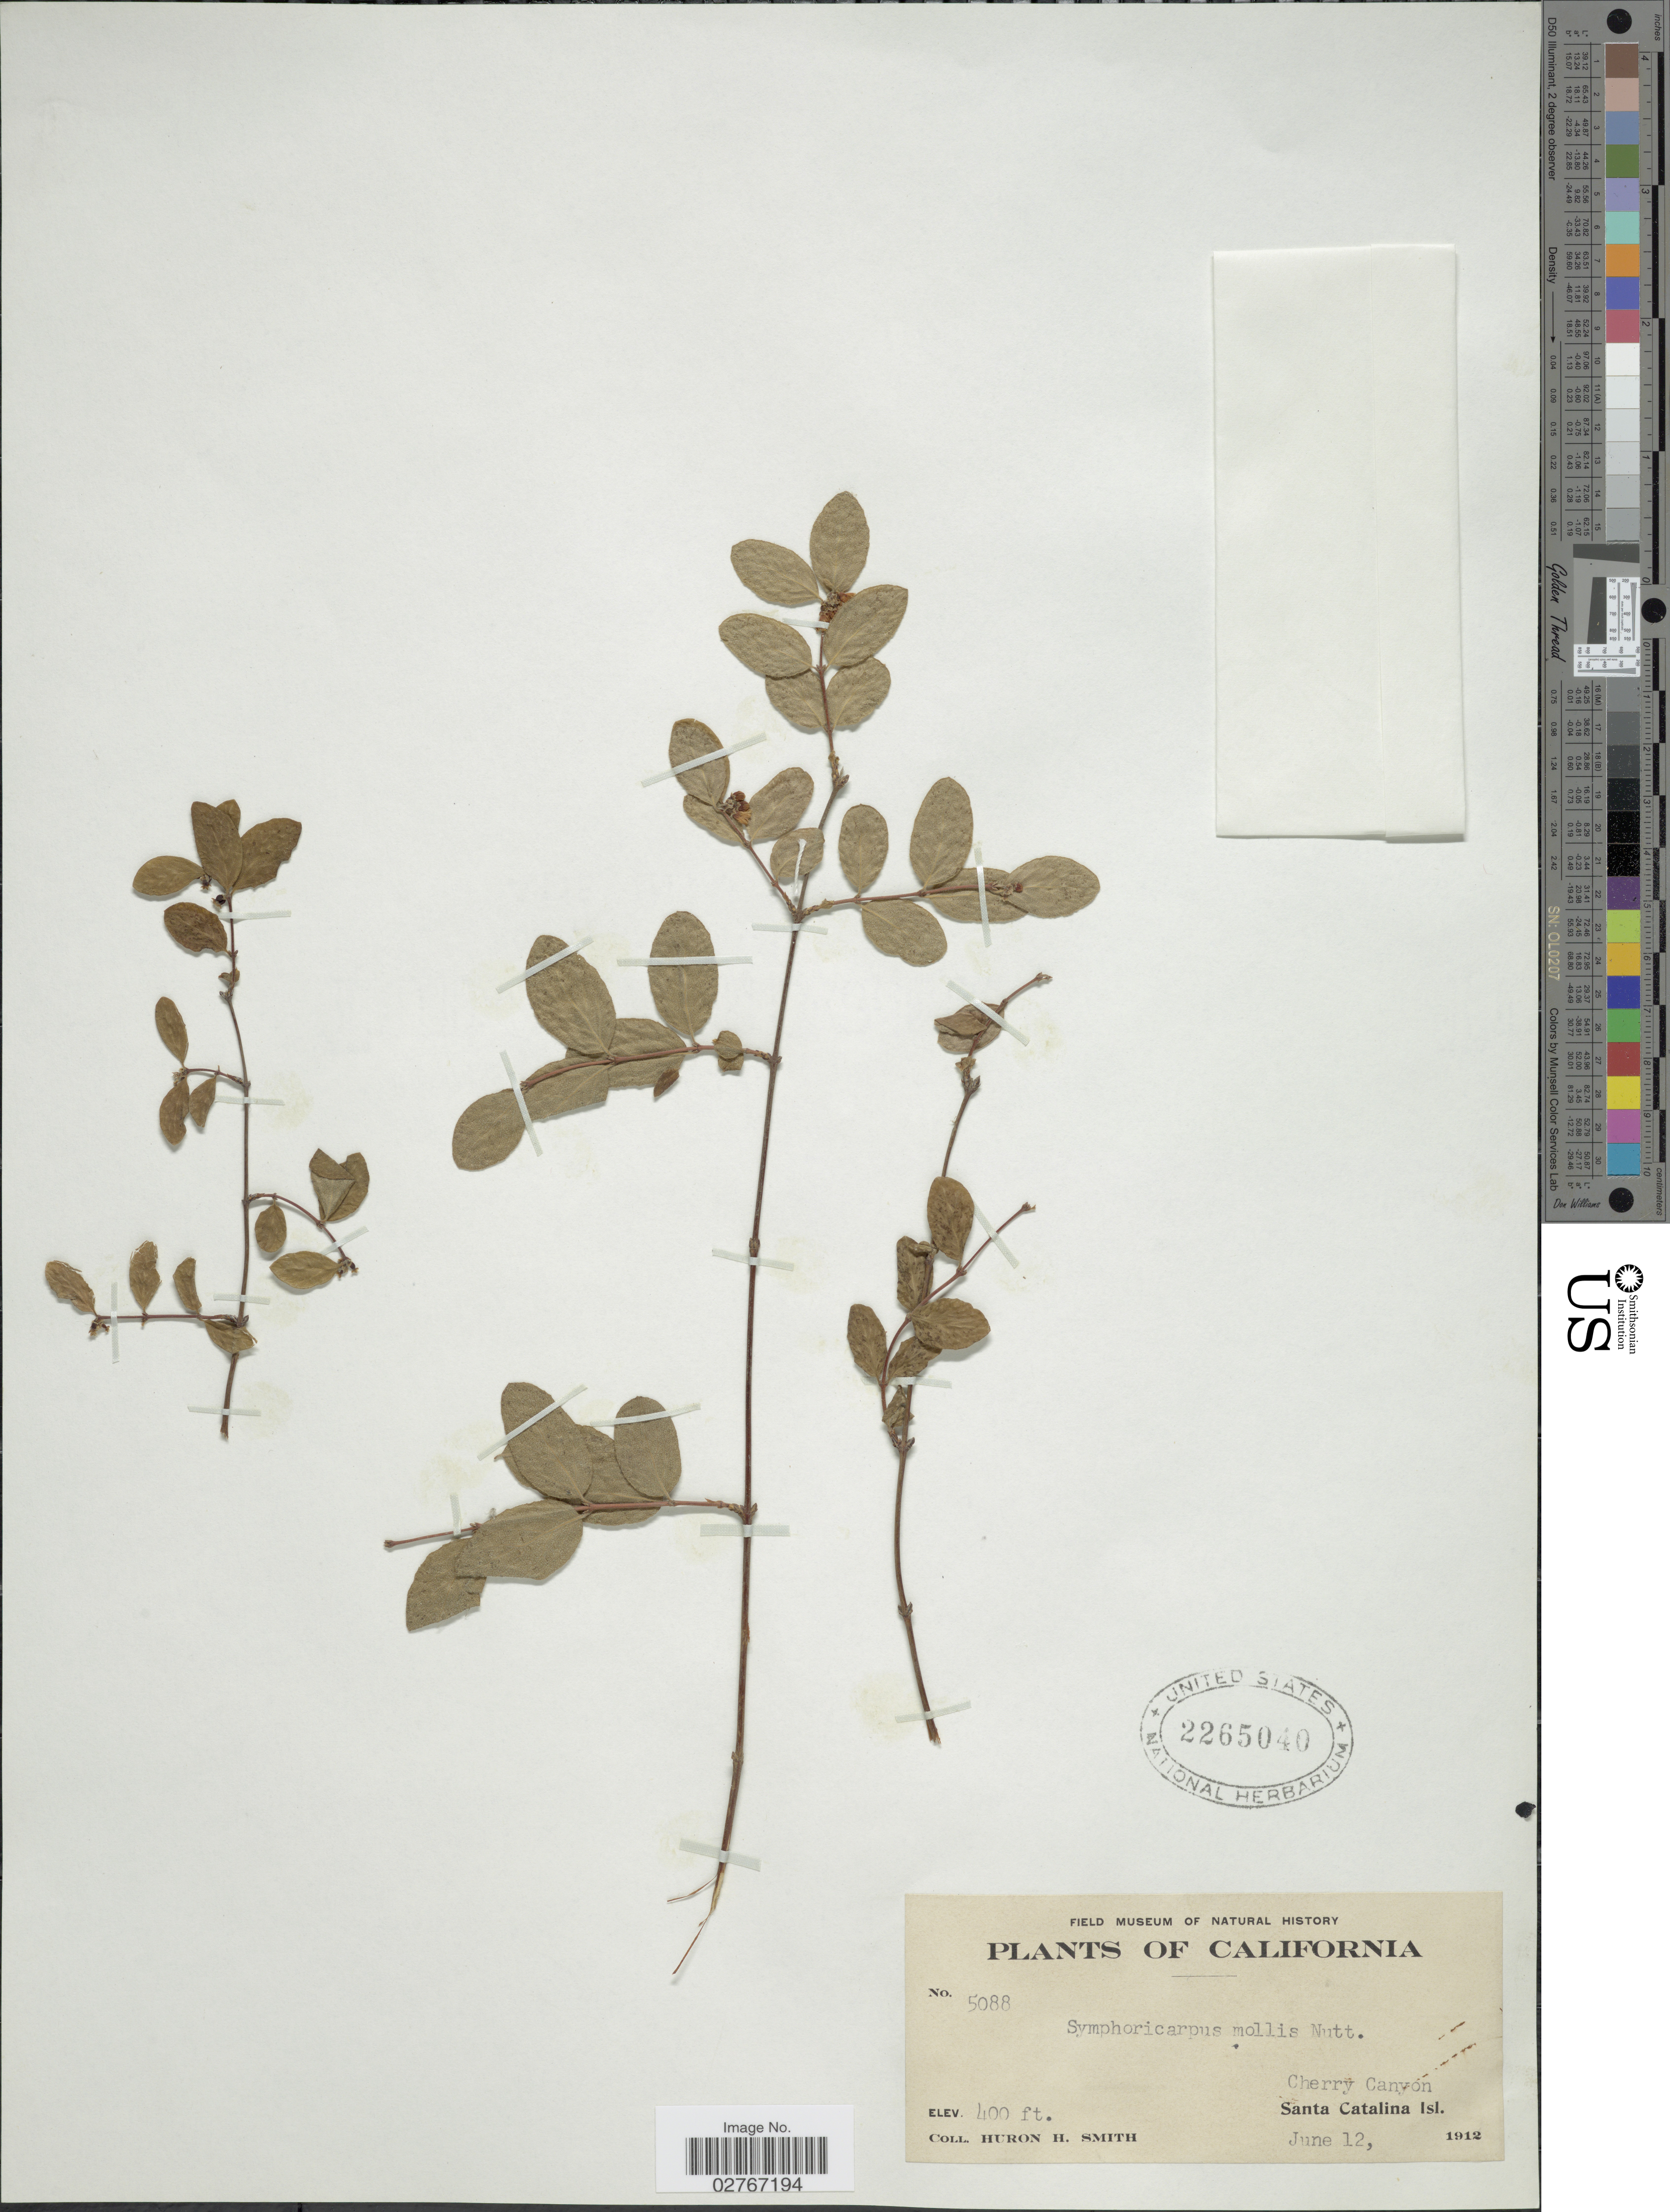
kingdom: Plantae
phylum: Tracheophyta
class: Magnoliopsida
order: Dipsacales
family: Caprifoliaceae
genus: Symphoricarpos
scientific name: Symphoricarpos mollis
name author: Nutt.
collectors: Huron H. Smith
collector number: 5088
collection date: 1912-06-12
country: United States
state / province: California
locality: Cherry Canyon, Santa Catalina Isl.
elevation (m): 122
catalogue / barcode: US 2265040